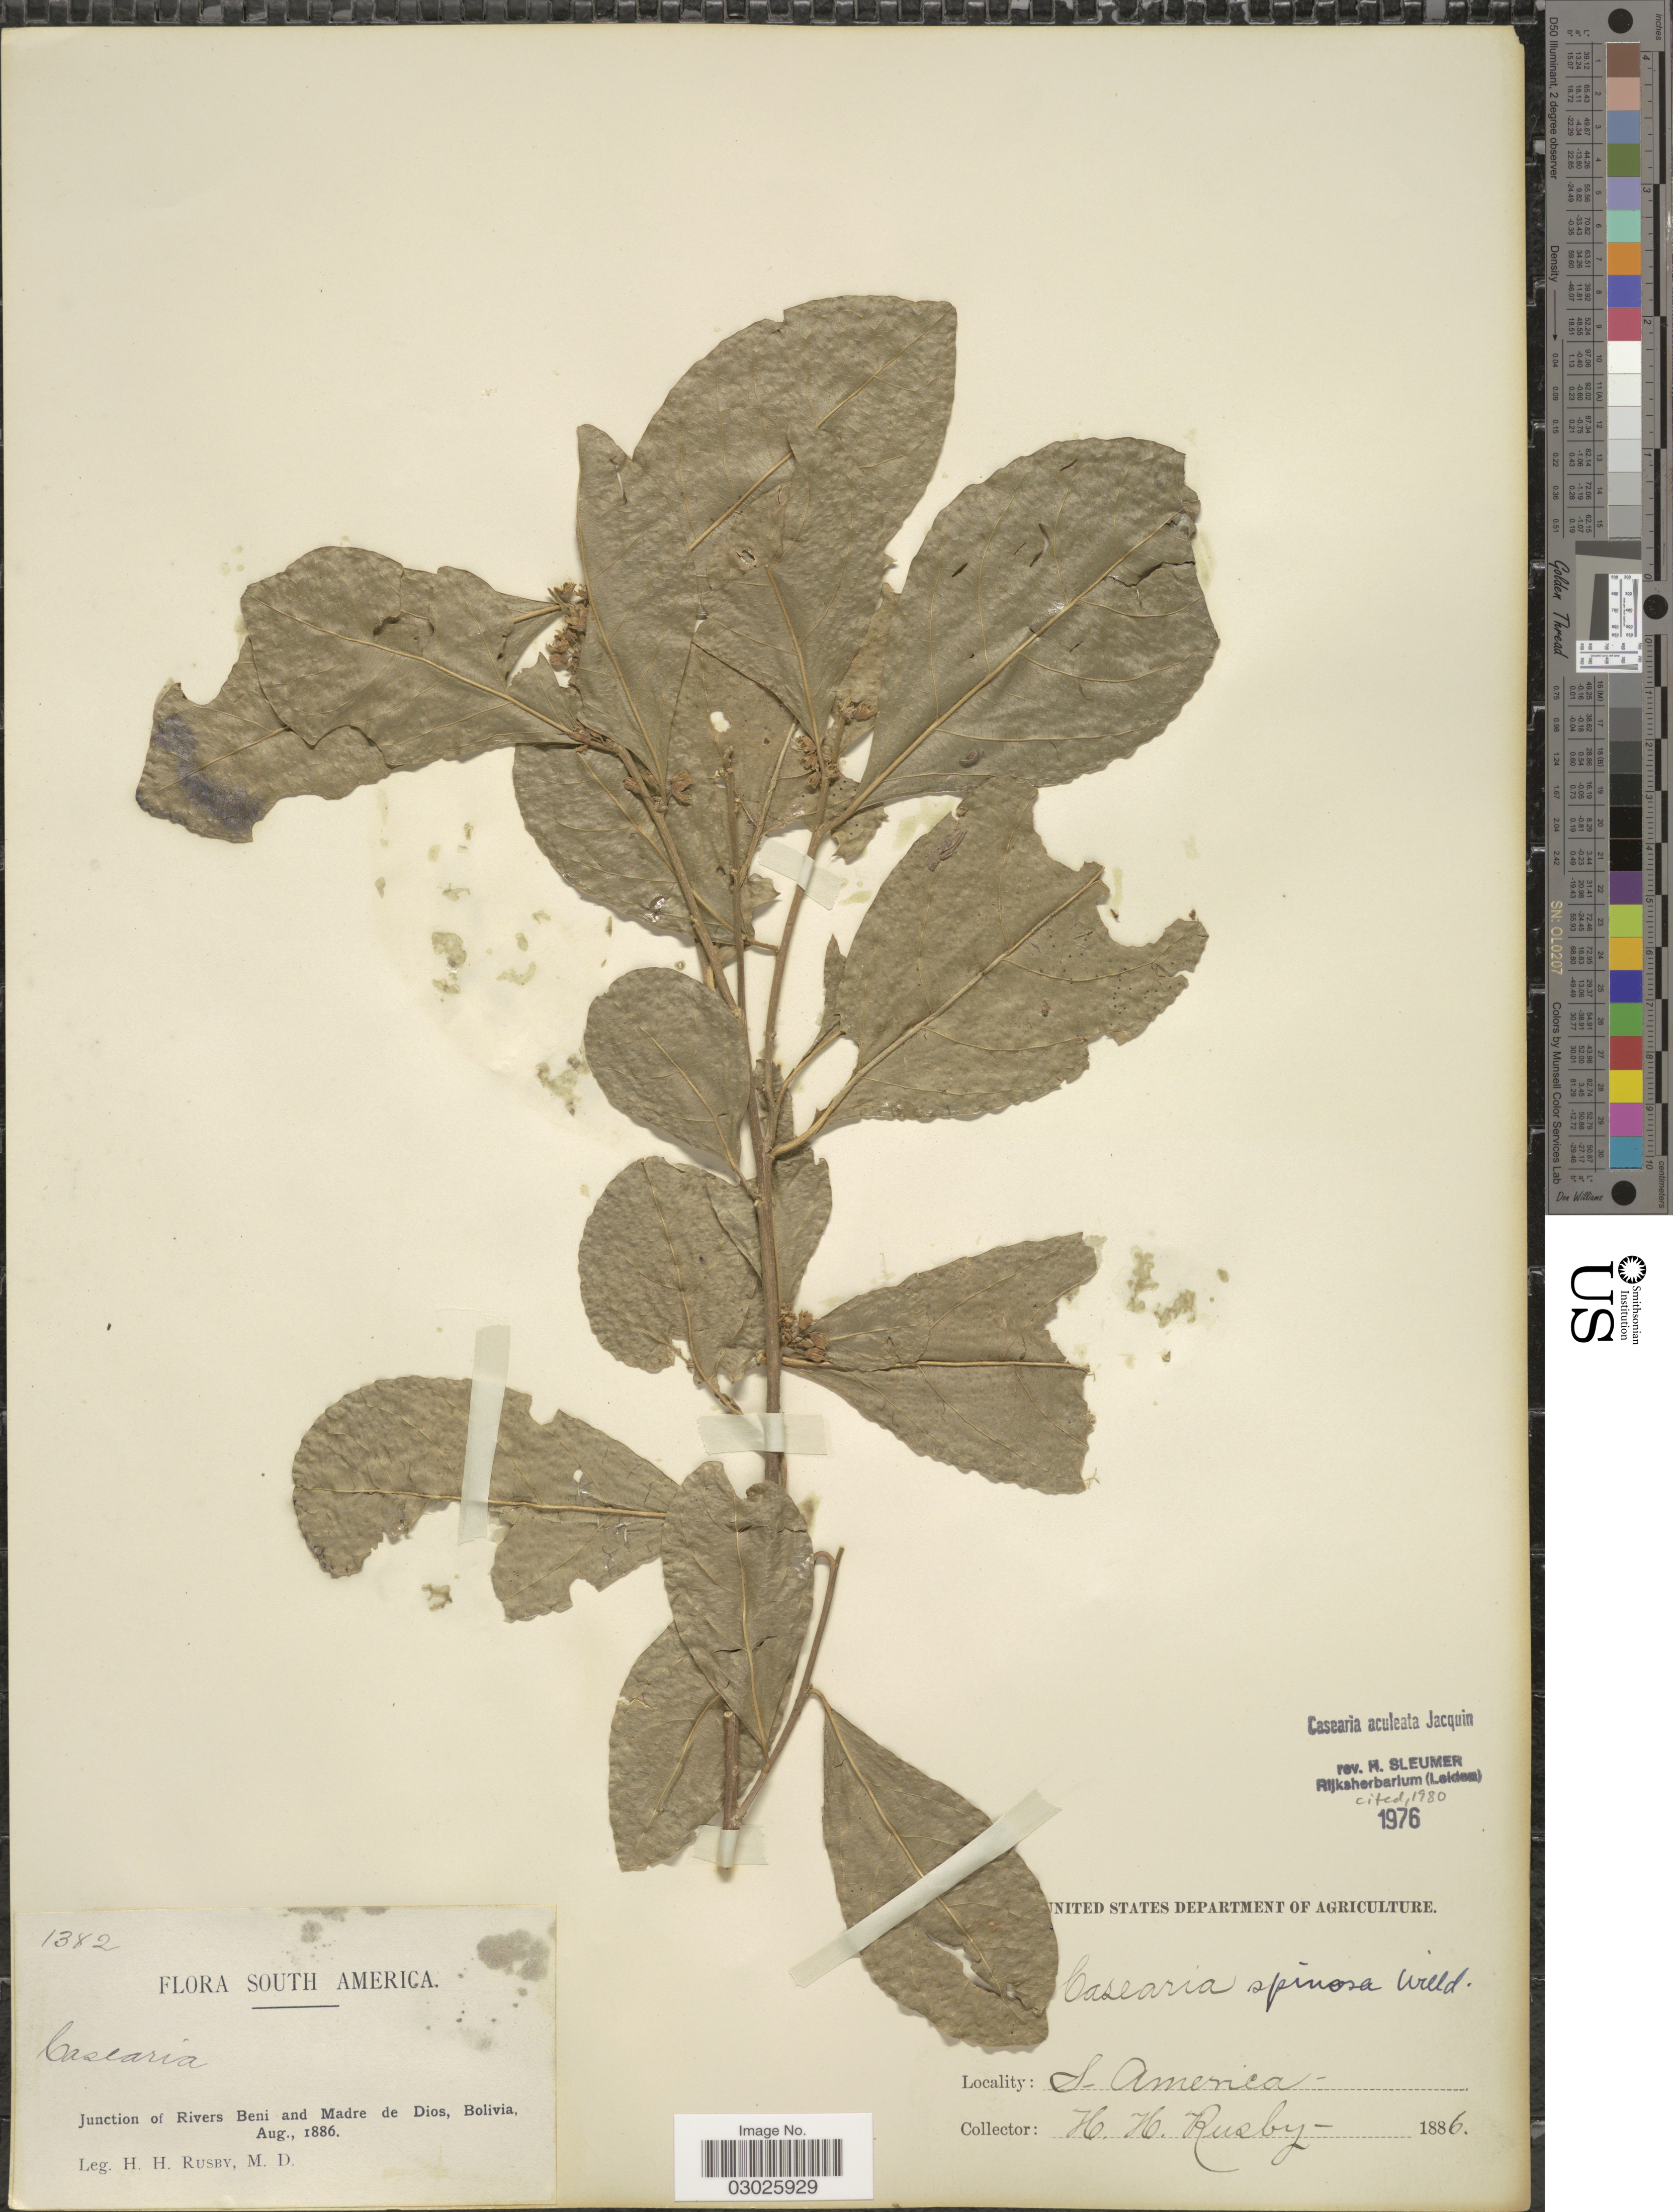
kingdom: Plantae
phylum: Tracheophyta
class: Magnoliopsida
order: Malpighiales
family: Salicaceae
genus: Casearia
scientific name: Casearia aculeata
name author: Jacq.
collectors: H. H. Rusby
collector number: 1382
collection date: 1886-08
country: Bolivia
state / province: Beni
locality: Junction of Rivers Beni and Madre de Dios